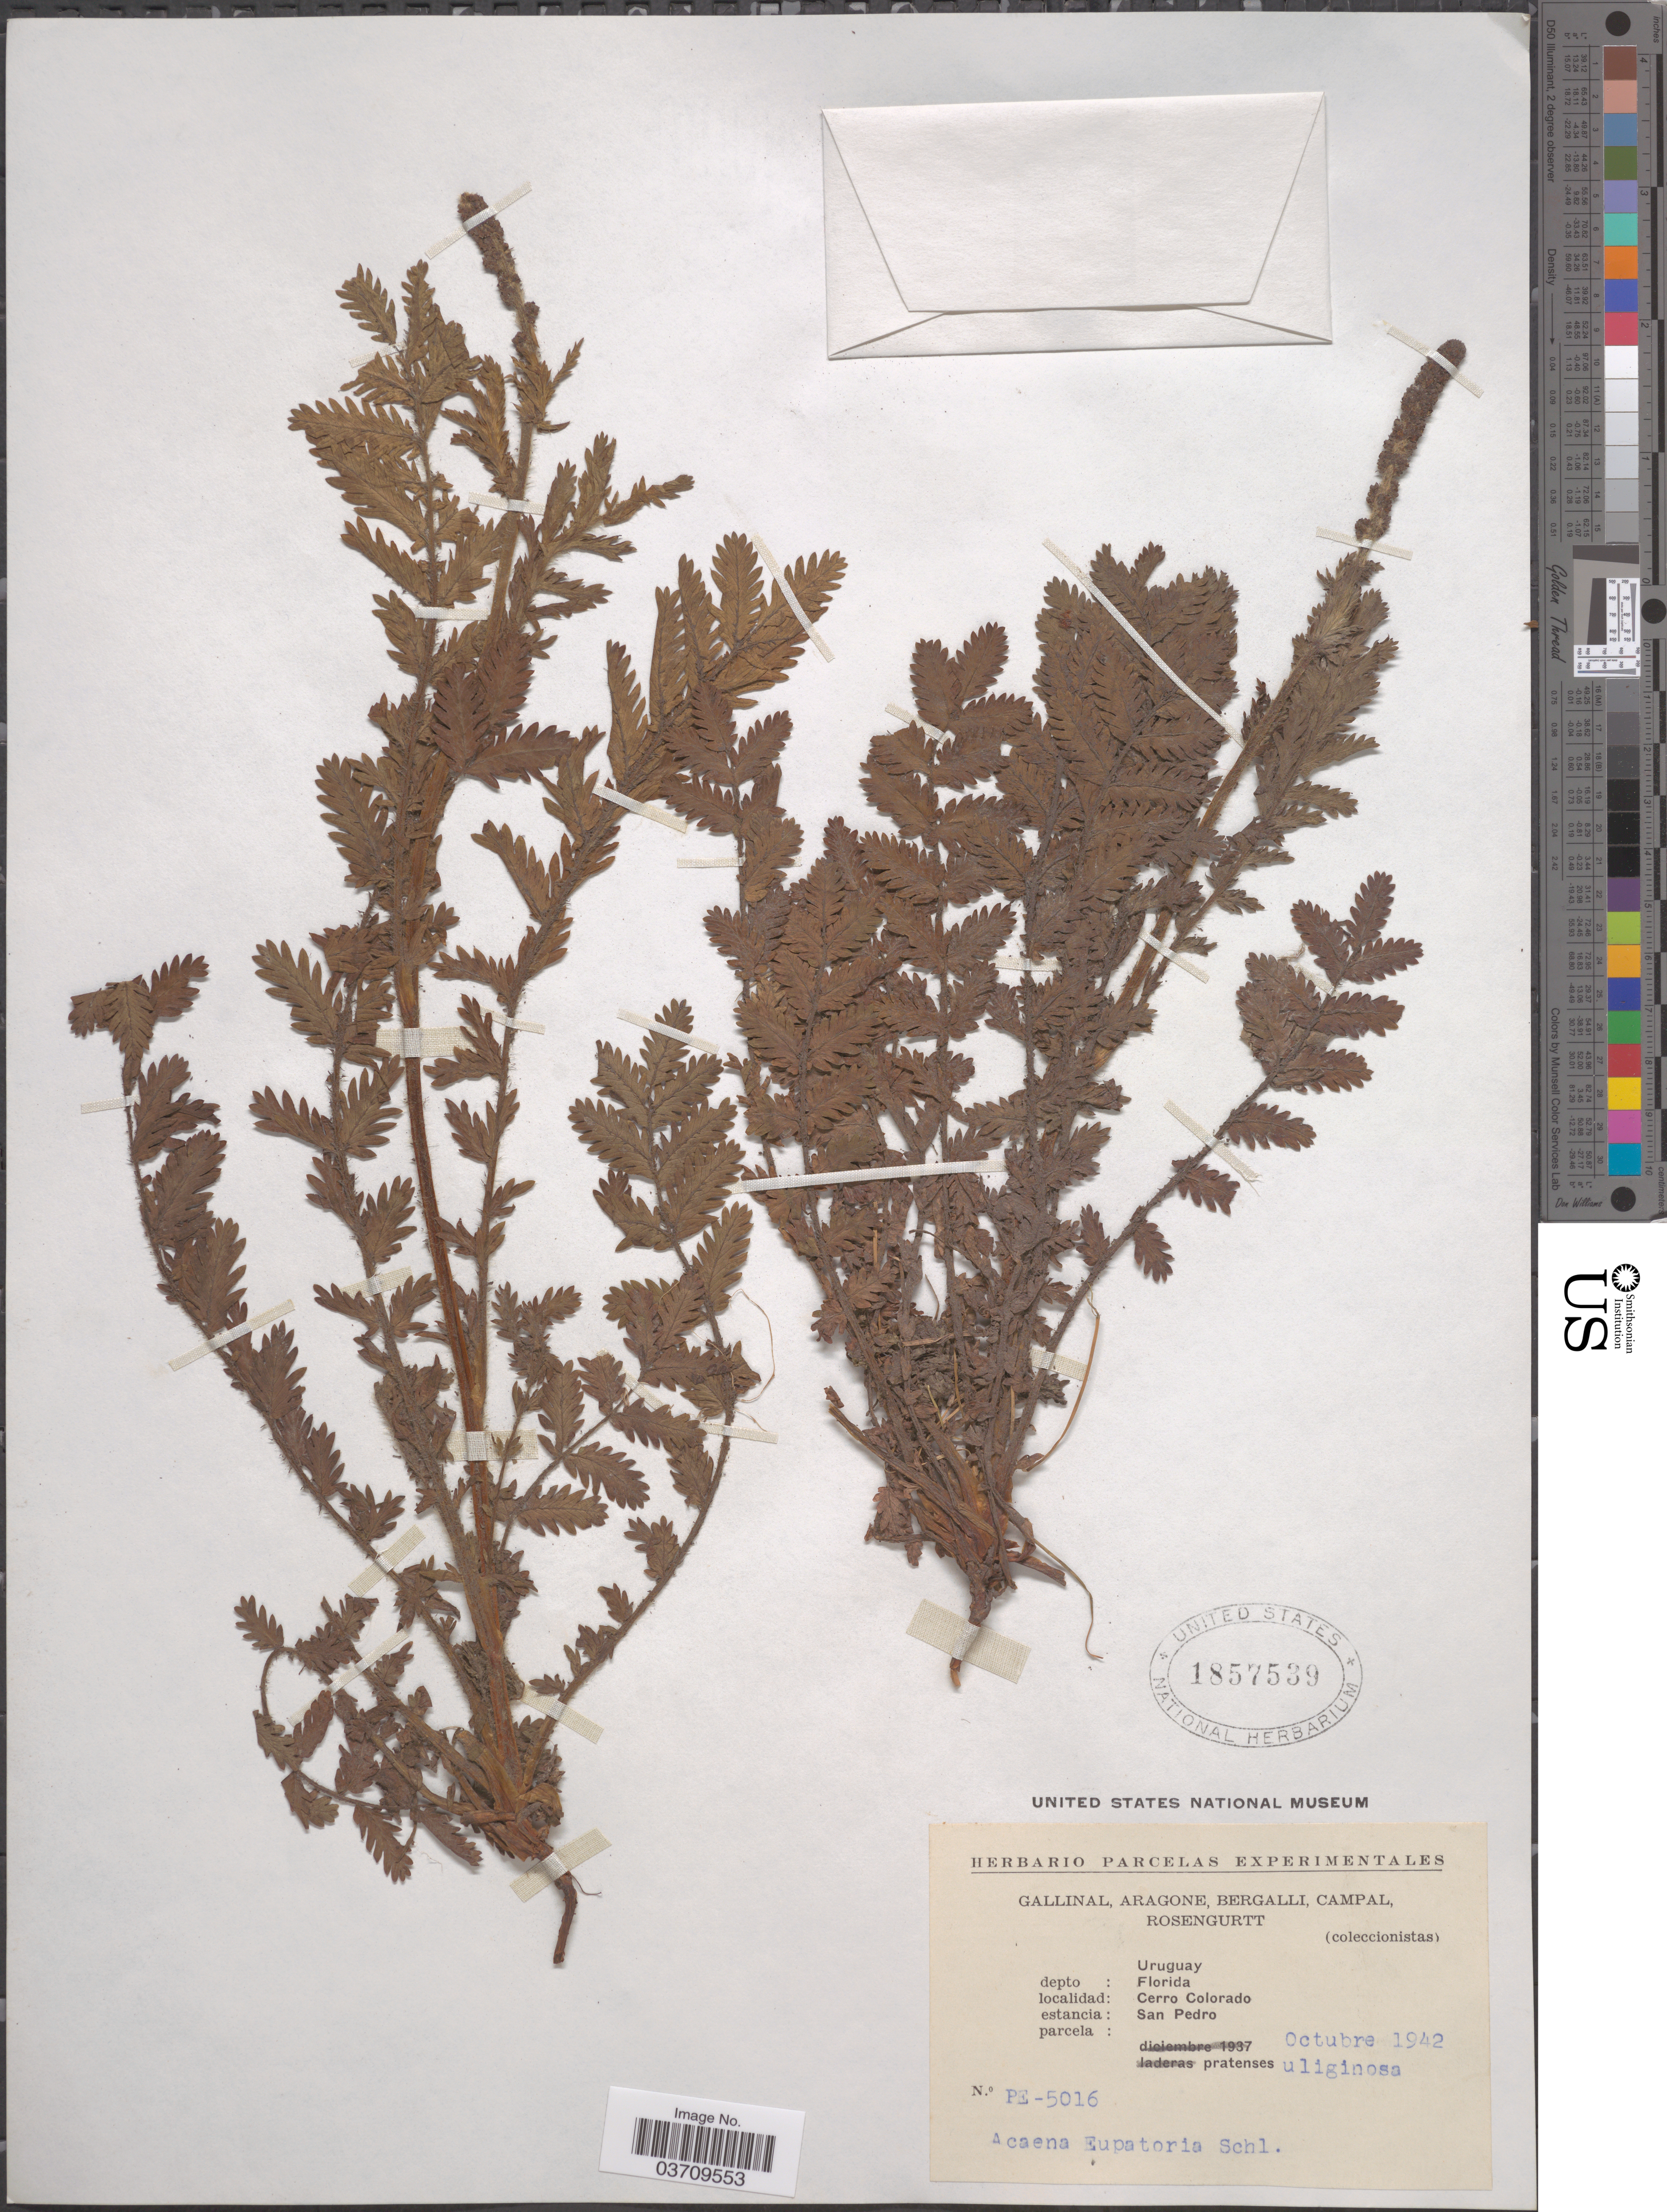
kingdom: Plantae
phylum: Tracheophyta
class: Magnoliopsida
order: Rosales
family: Rosaceae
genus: Acaena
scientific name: Acaena eupatoria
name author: Cham. & Schltdl.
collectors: -. Gallinal, -- Aragone, -- Bergalli, -- Campal & Rosengurtt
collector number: PE-5016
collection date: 1942-10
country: Uruguay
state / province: Florida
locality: Depto: Florida. Cerro Colorado. Estancia: San Pedro.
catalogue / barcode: US 1857539